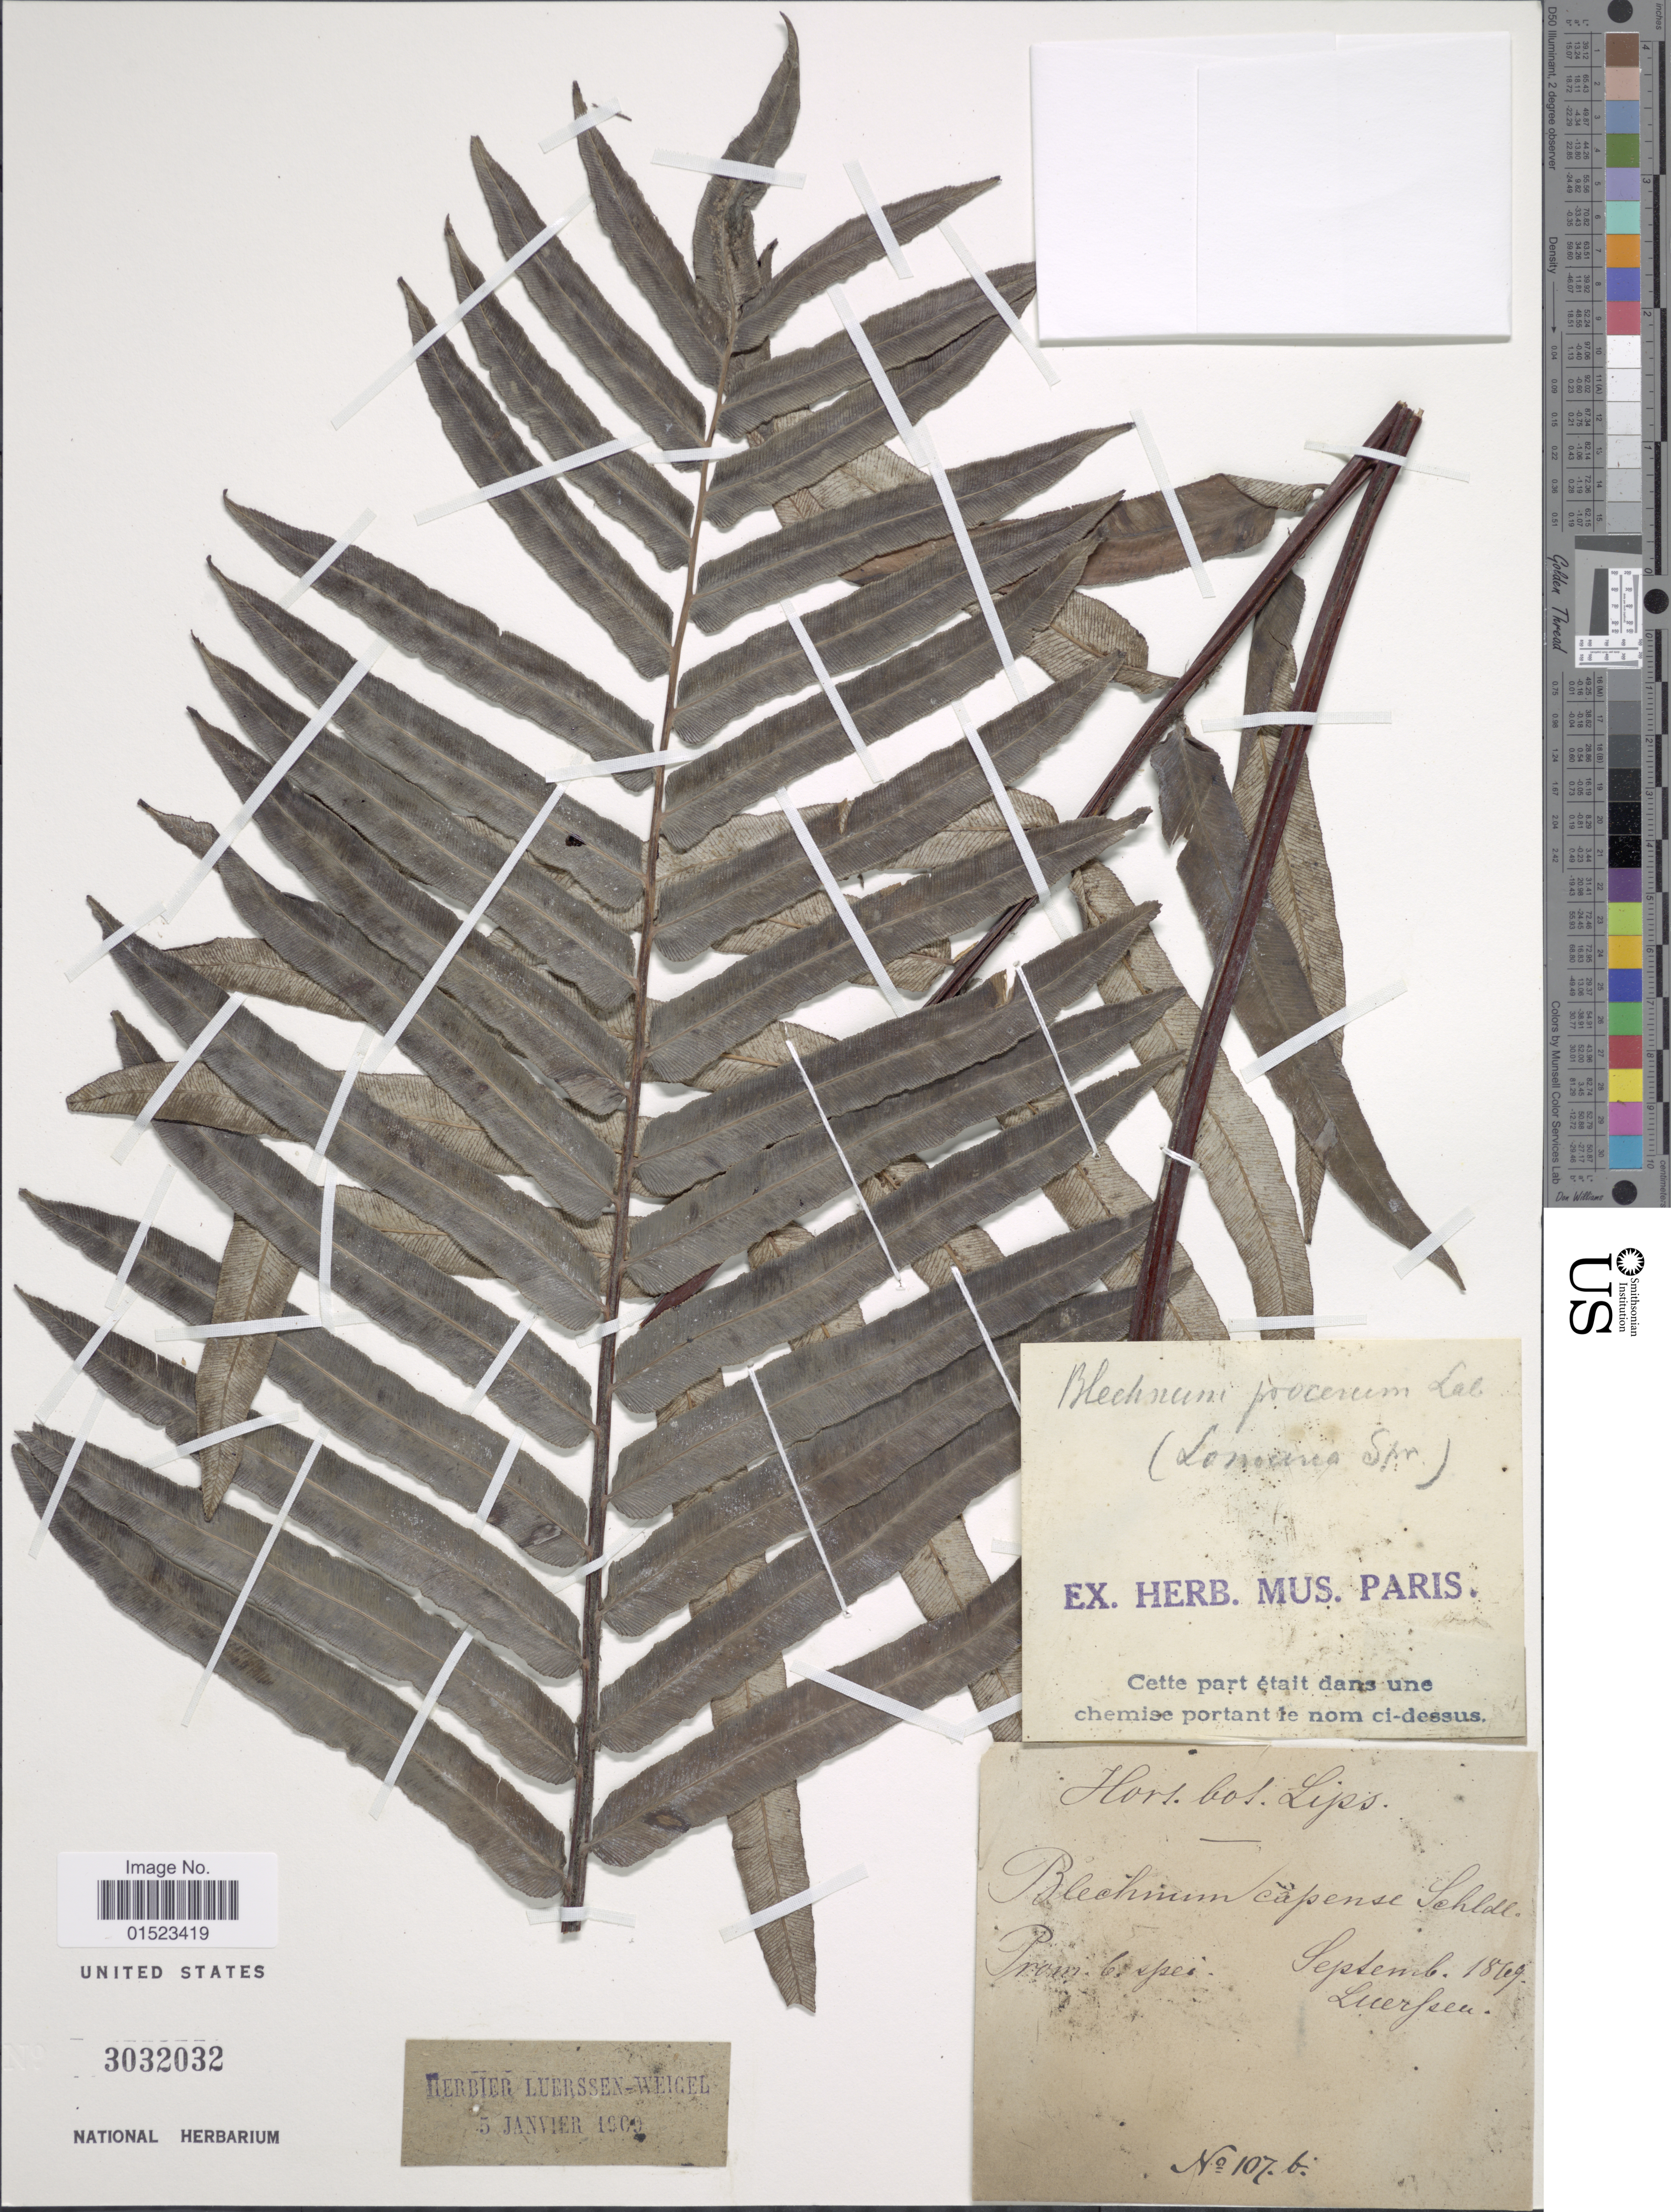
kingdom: Plantae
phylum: Tracheophyta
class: Polypodiopsida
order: Polypodiales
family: Blechnaceae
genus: Blechnum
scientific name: Blechnum capense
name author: (L.) Schltdl.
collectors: Luerssen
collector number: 107b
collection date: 1969-09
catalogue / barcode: US 3032032